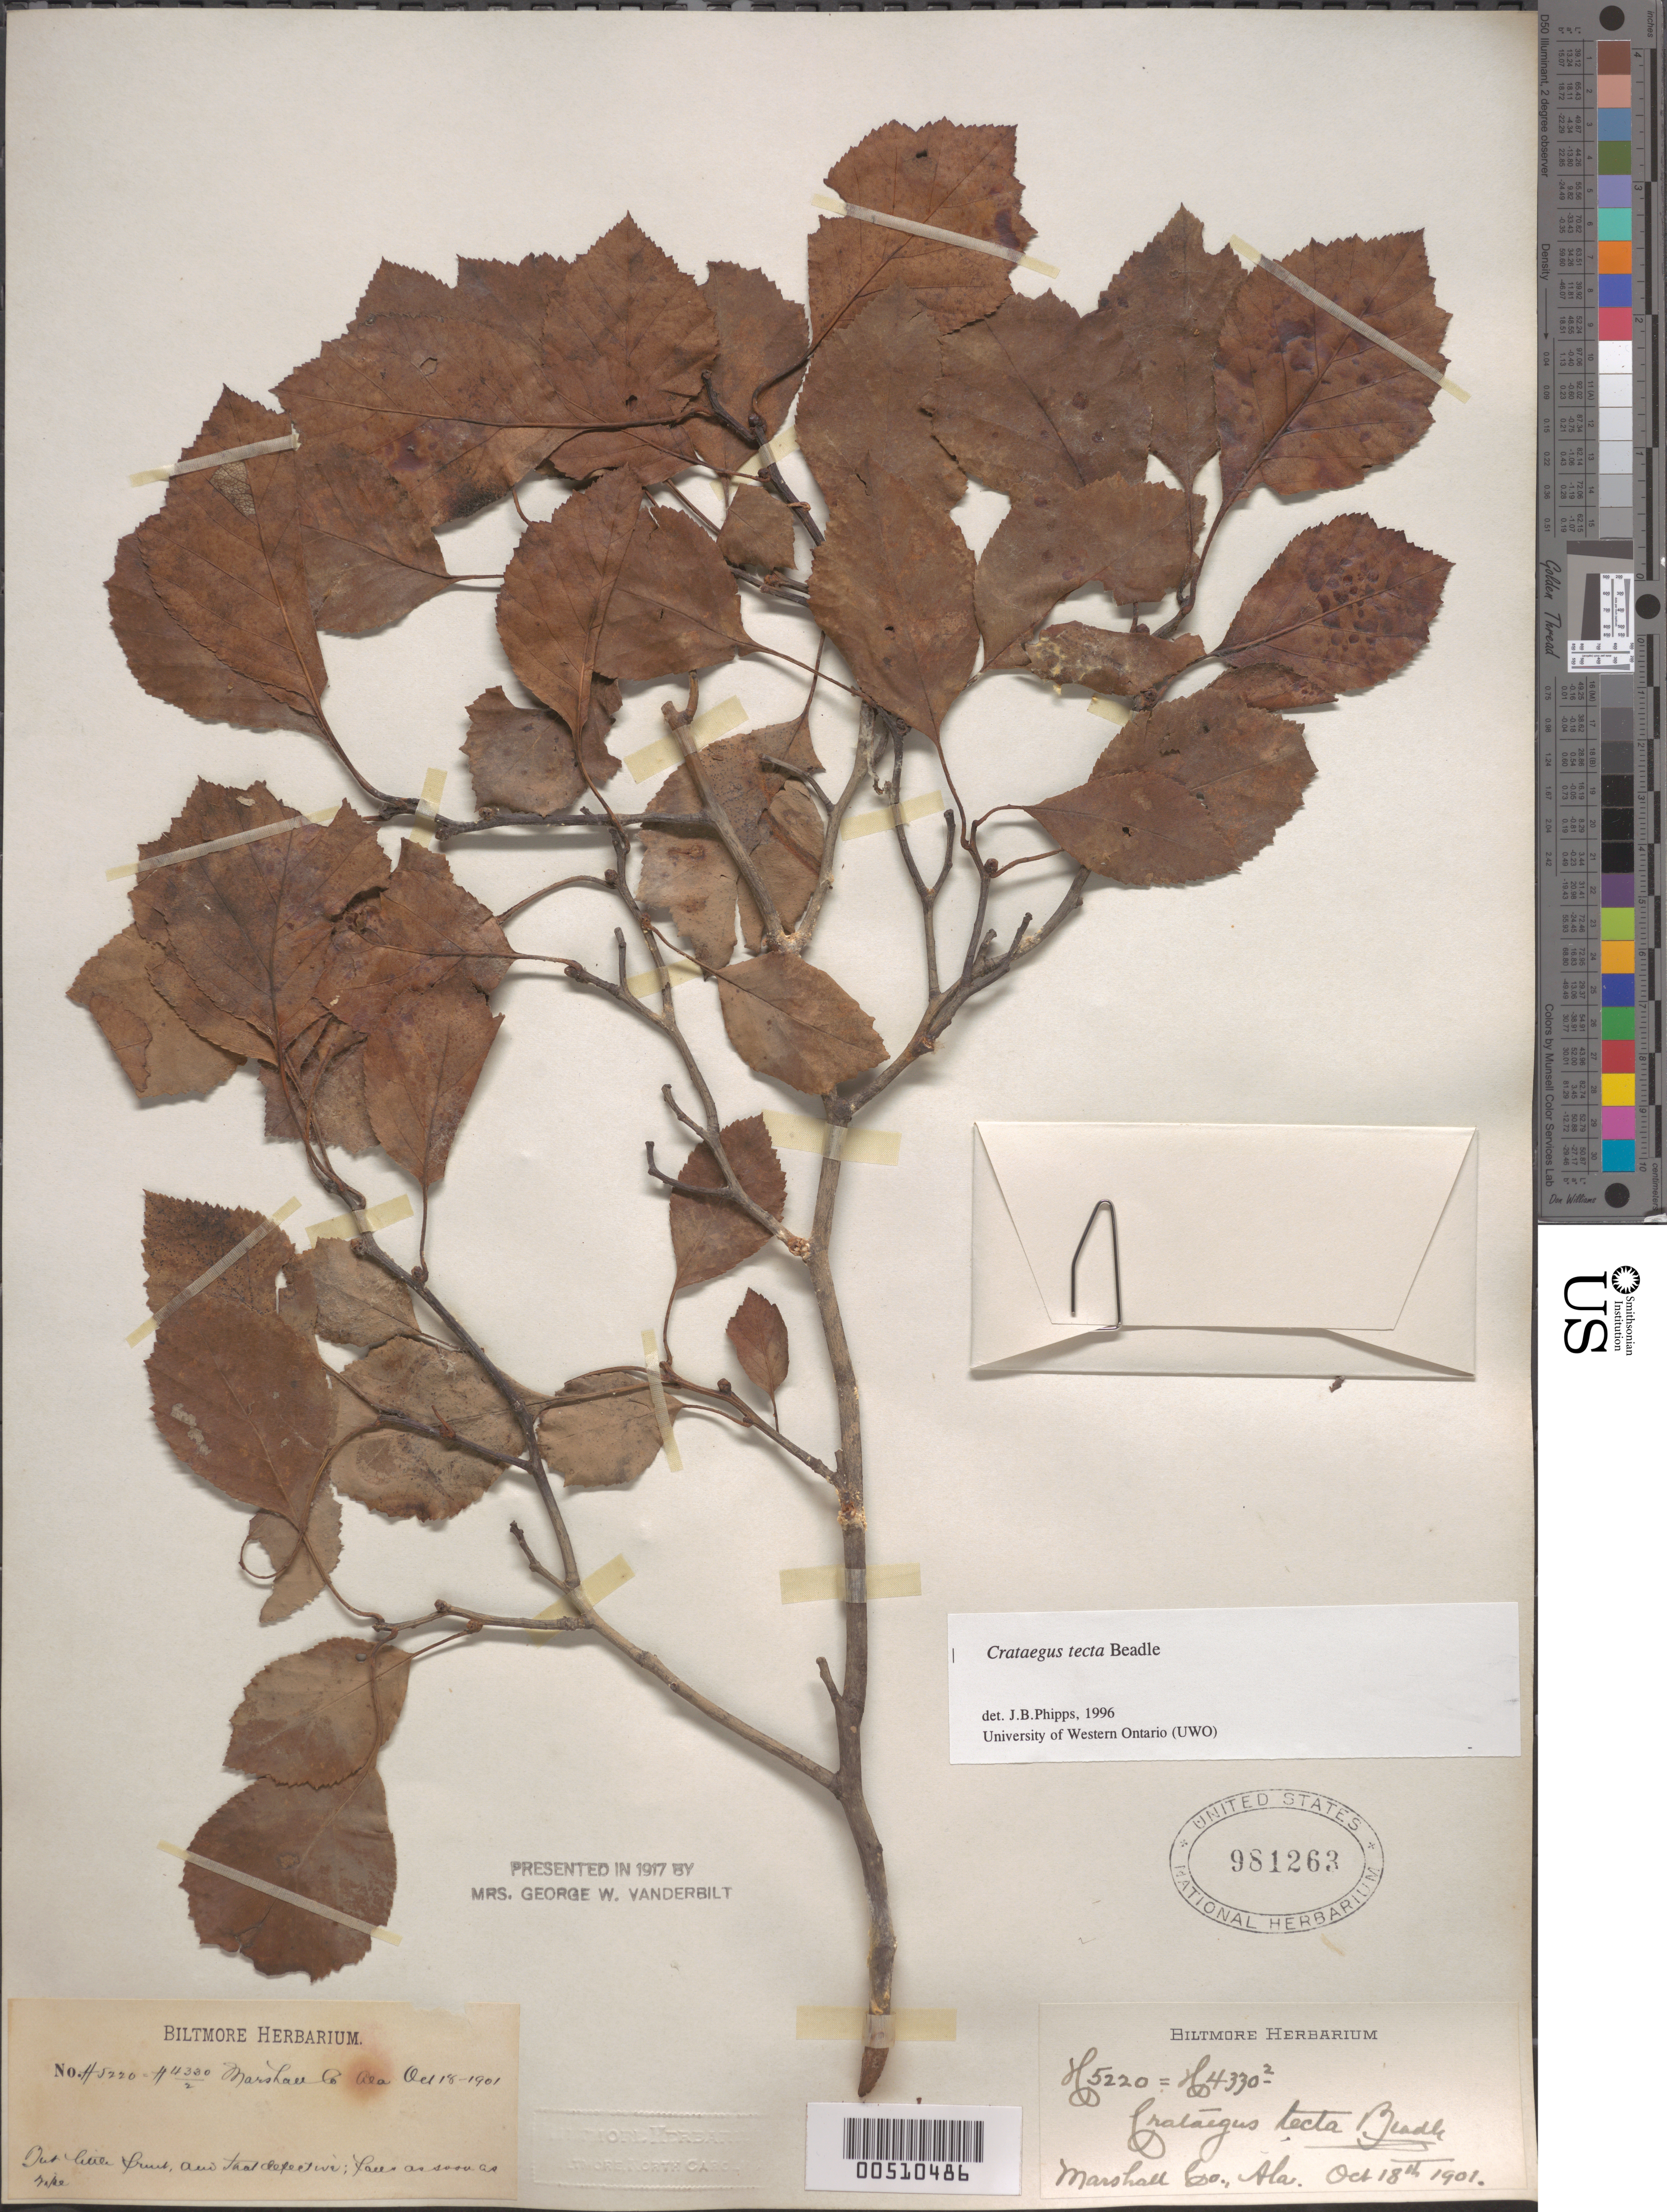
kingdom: Plantae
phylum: Tracheophyta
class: Magnoliopsida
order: Rosales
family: Rosaceae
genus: Crataegus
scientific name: Crataegus tecta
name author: Beadle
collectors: ex herb. Biltmore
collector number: H5220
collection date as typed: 18 Oct 1901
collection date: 1901-10-18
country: United States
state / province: Alabama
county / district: Marshall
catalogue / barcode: US 981263